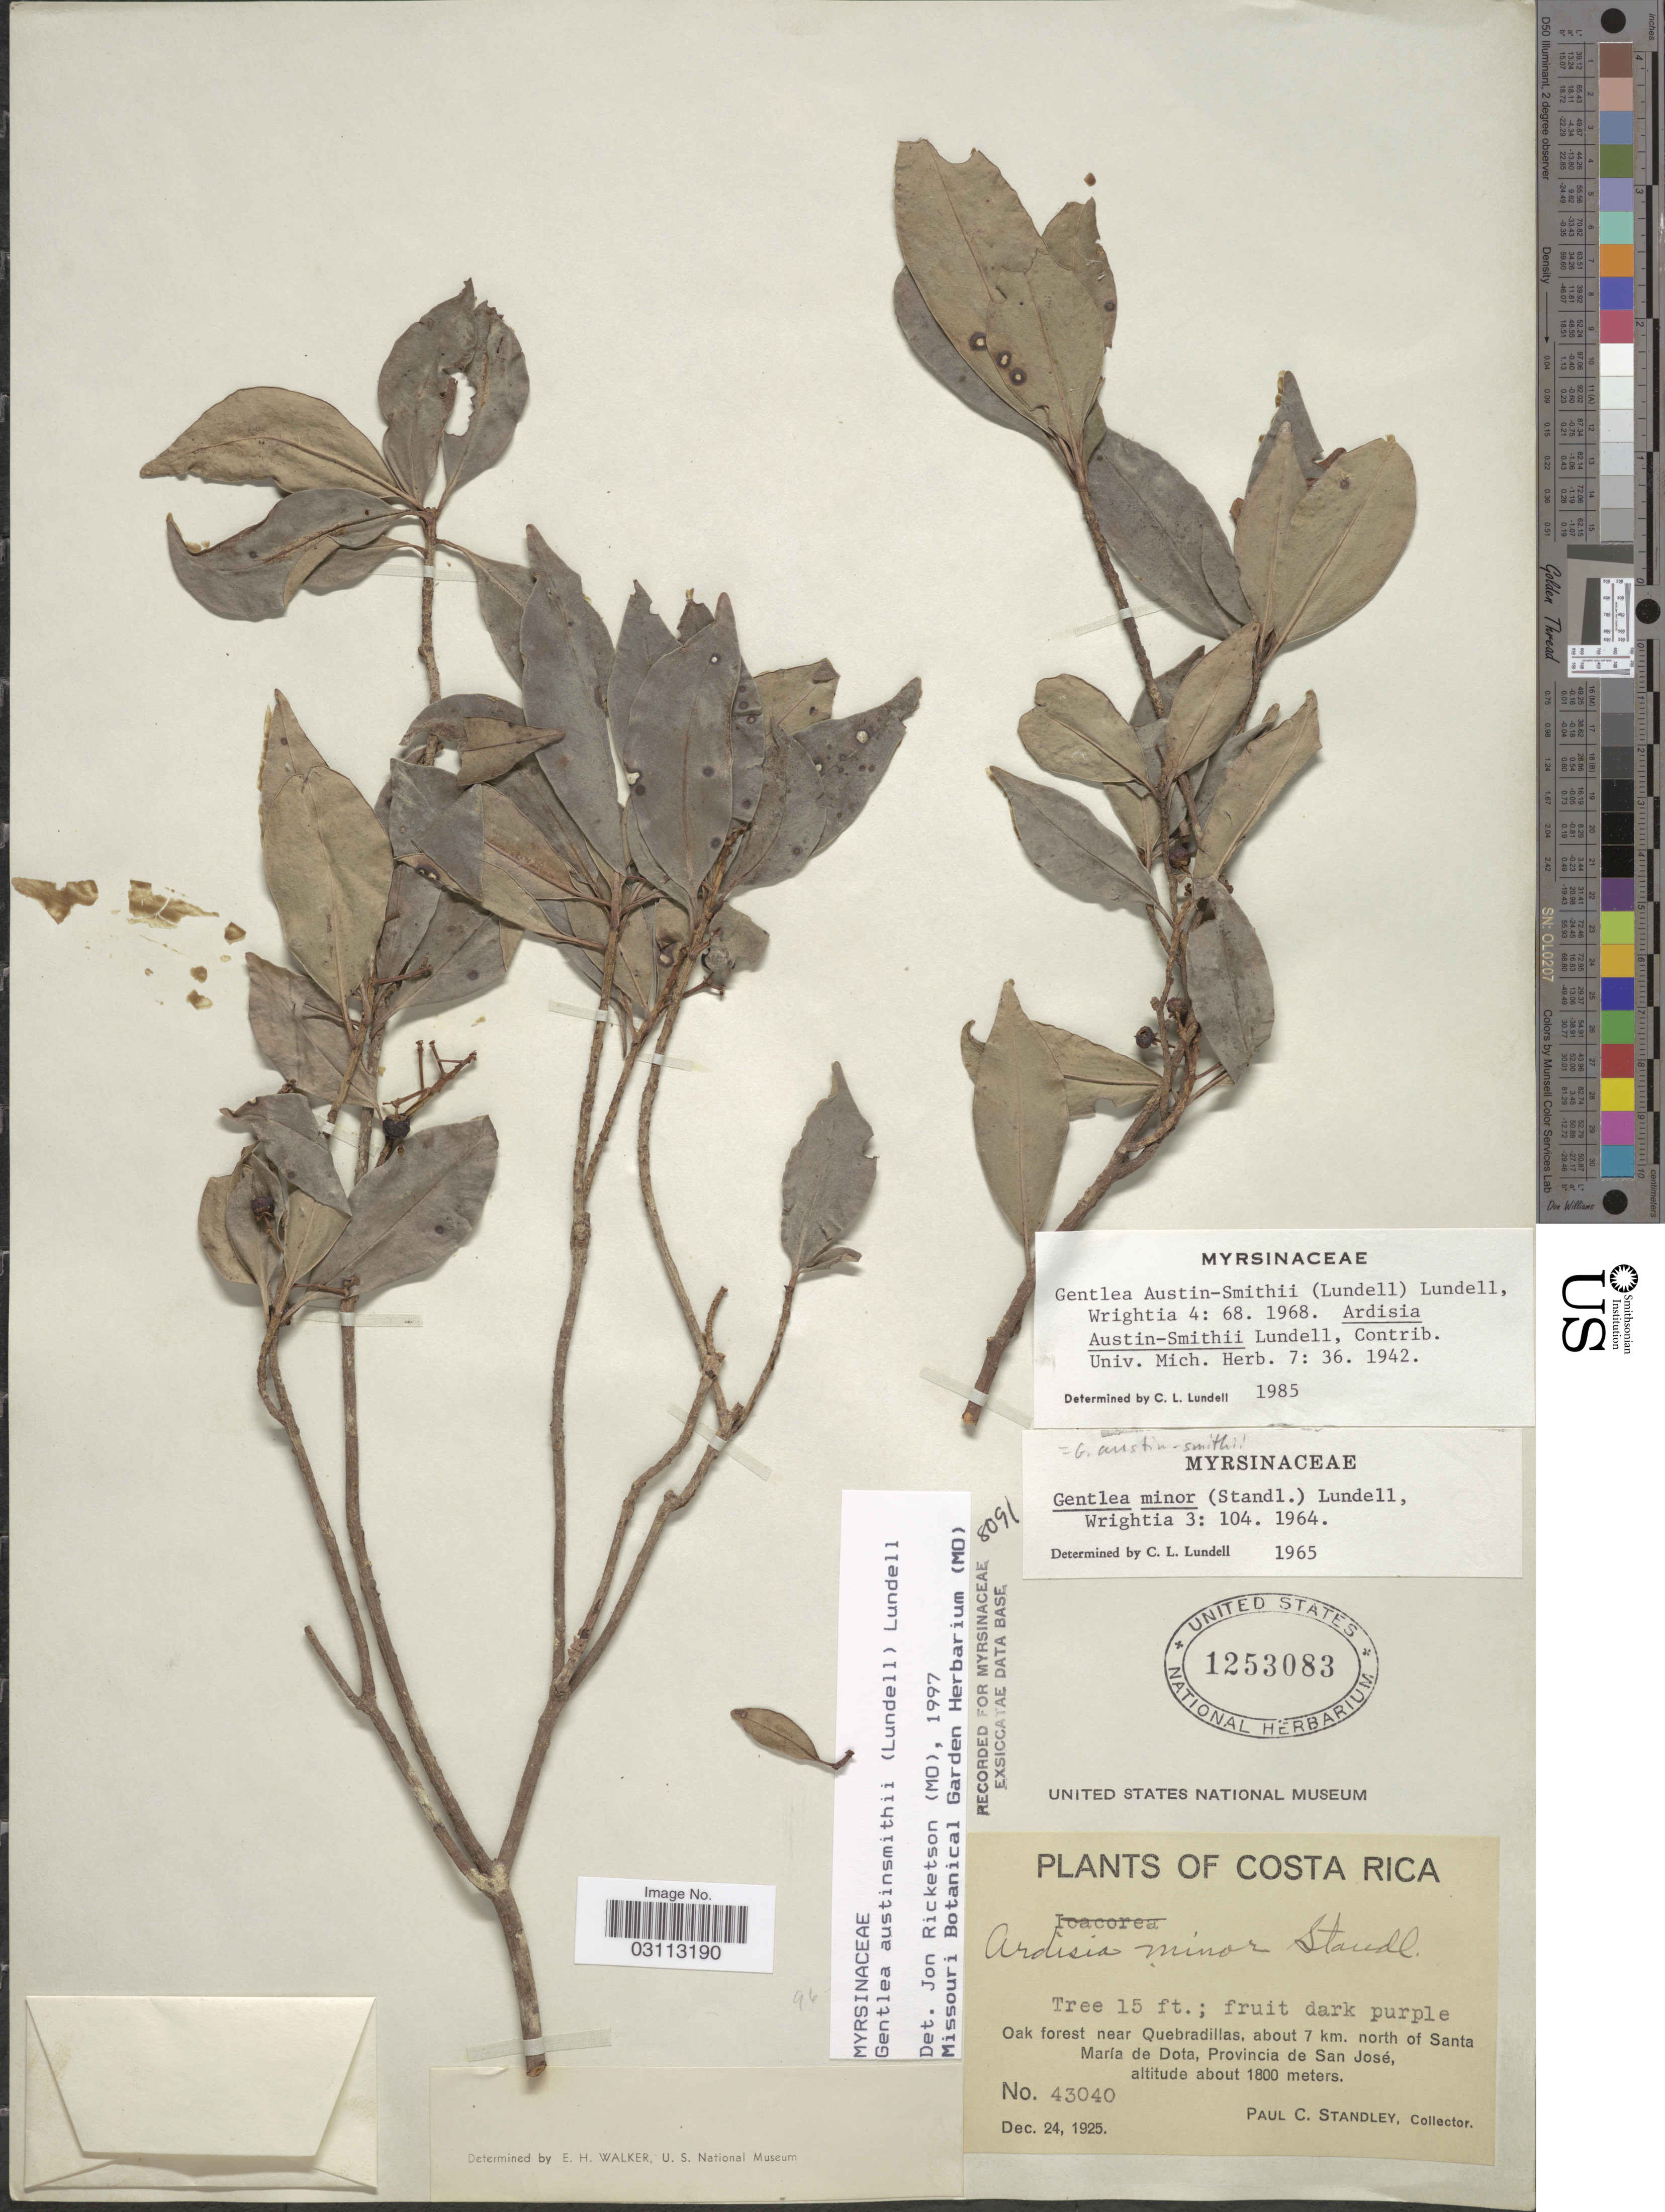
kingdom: Plantae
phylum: Tracheophyta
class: Magnoliopsida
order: Ericales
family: Primulaceae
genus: Gentlea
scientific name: Gentlea austin-smithii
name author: (Lundell) Lundell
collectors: P. C. Standley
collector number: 43040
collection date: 1925-12-24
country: Costa Rica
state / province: San José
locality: Oak forest near Quebradillas, about 7 km. north of Santa Maria de Dota, Provincia de San José.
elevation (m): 1800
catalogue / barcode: US 1253083